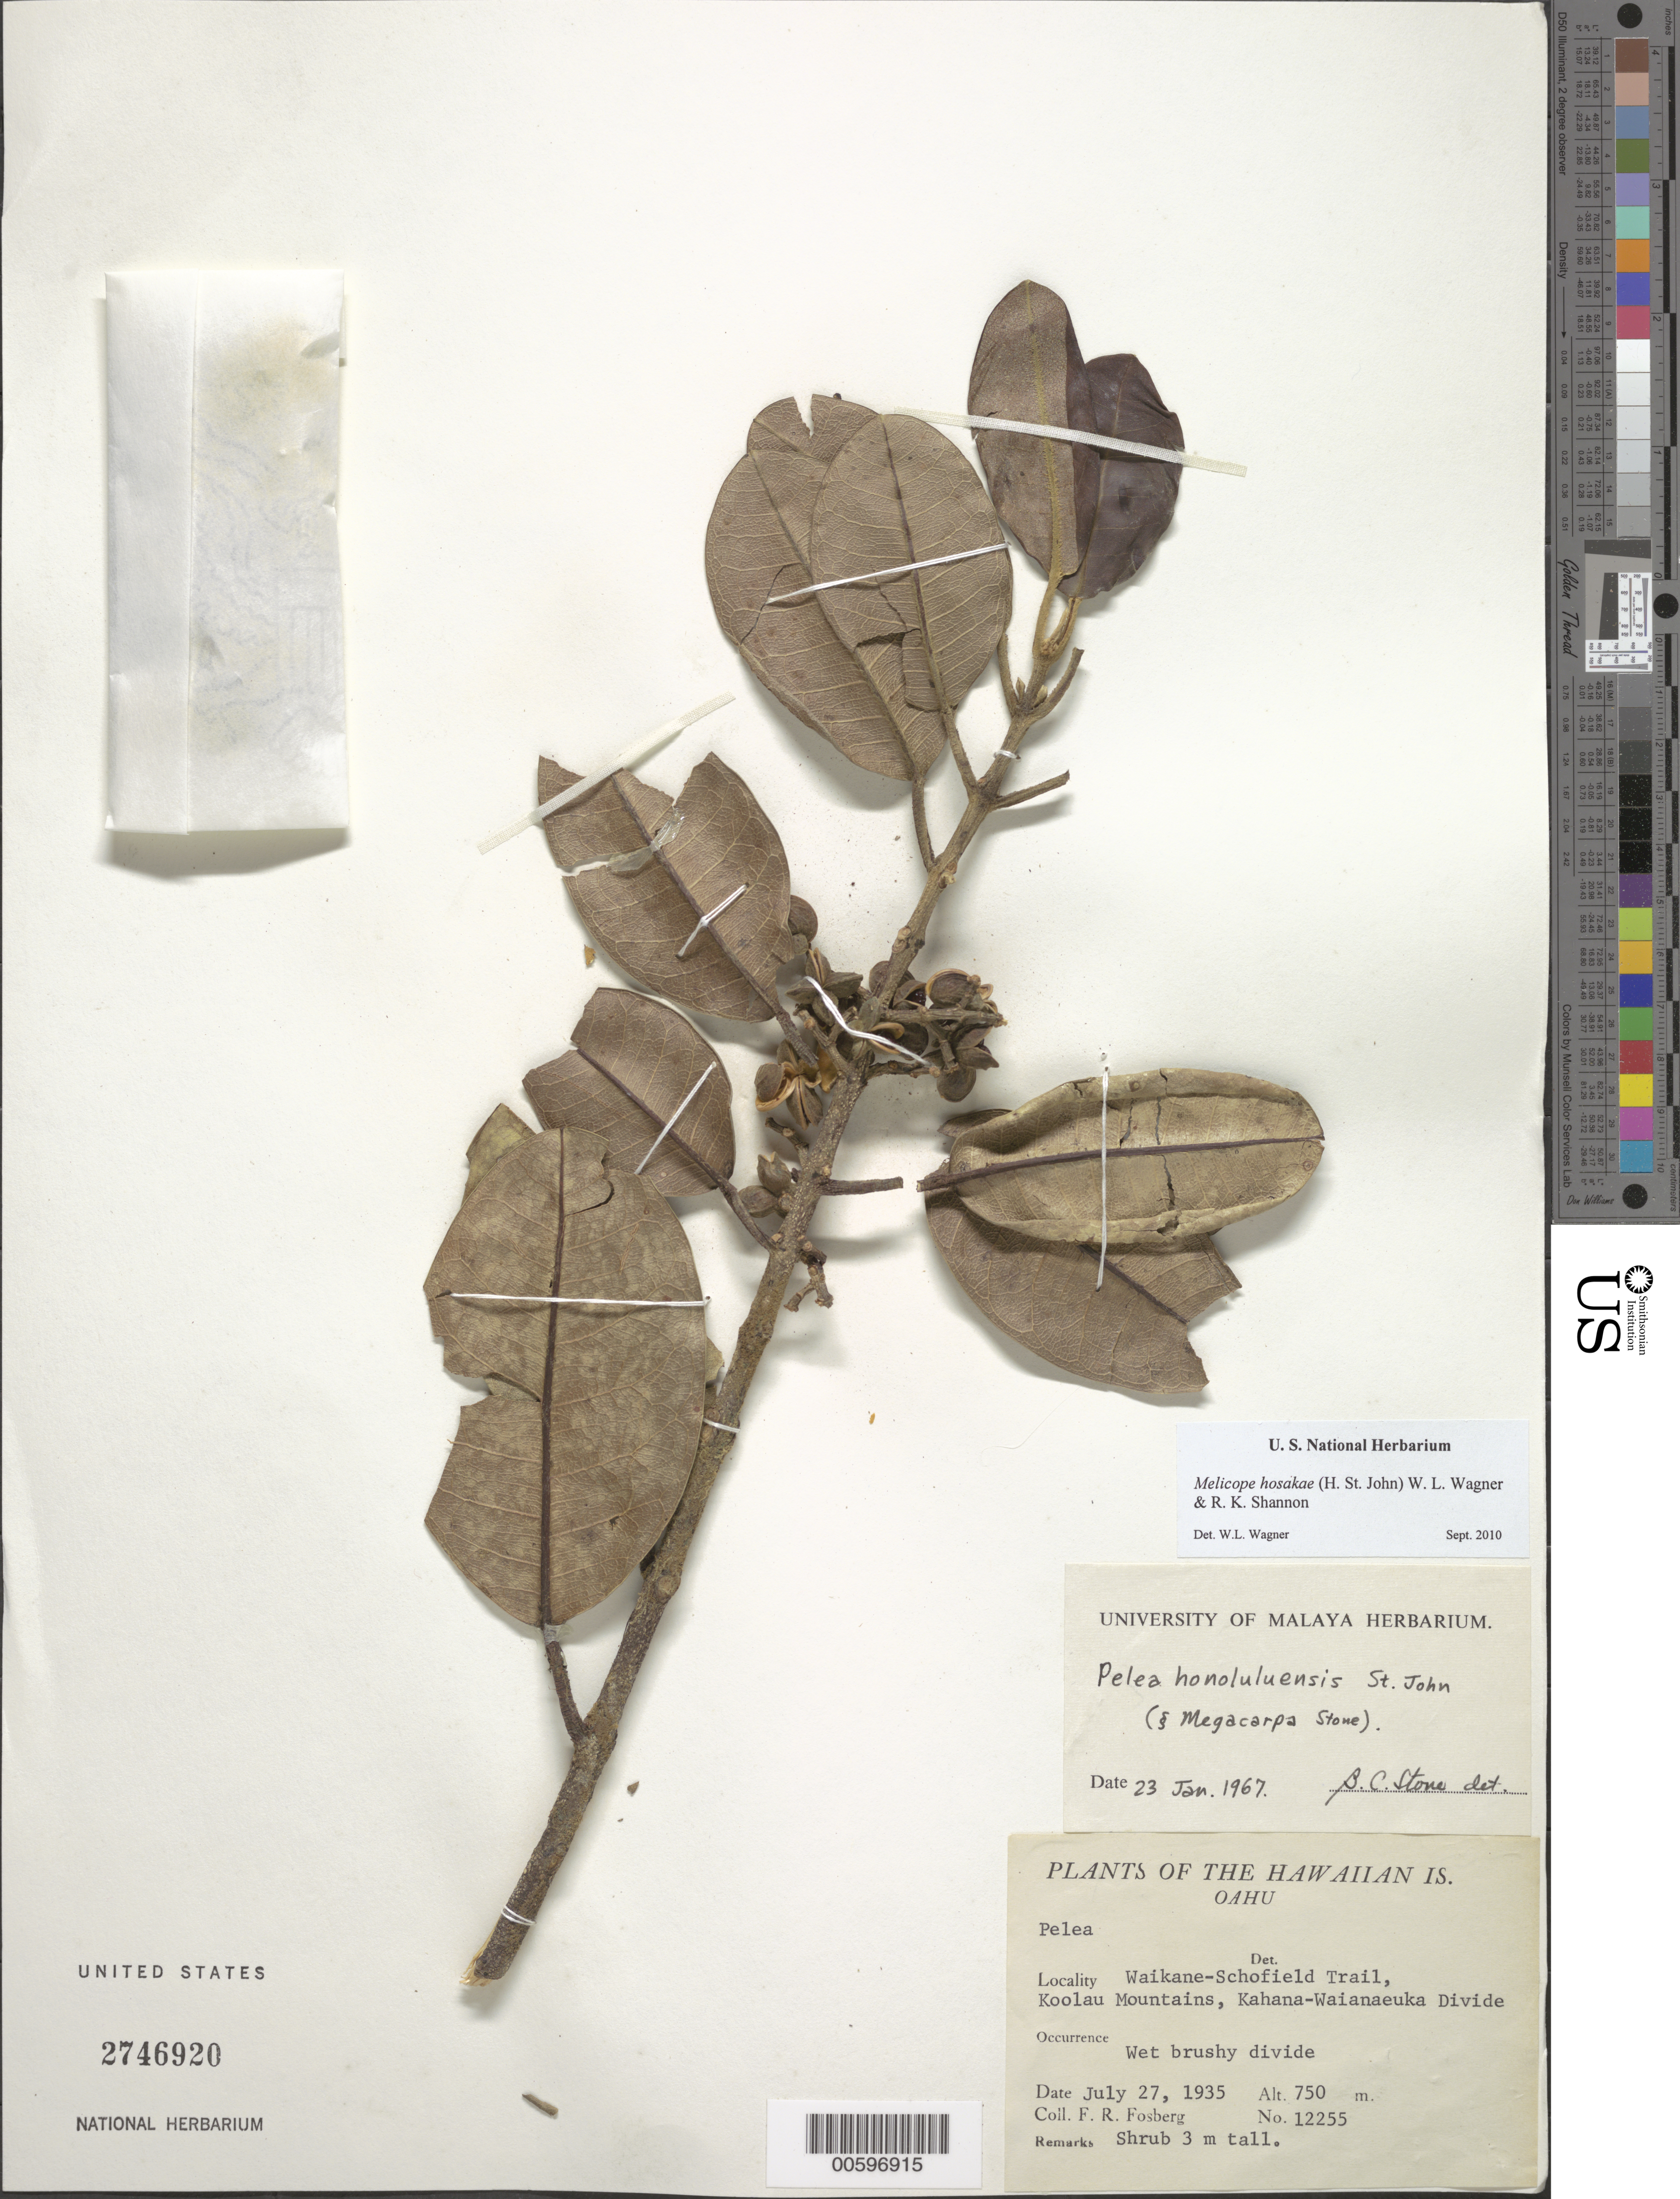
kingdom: Plantae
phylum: Tracheophyta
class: Magnoliopsida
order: Sapindales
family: Rutaceae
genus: Melicope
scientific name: Melicope hosakae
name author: (H. St. John) W.L. Wagner & R.K. Shannon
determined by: Wagner, W. L., (BOT), Smithsonian Institution - National Museum of Natural History (UNITED STATES)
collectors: F. R. Fosberg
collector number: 12255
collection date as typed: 27 Jul 1935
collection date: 1935-07-27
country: United States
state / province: Hawaii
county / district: Honolulu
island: Oahu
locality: Waikane-Schofield Trail, Koolau Mts., Kahana-Waianaeuka Divide.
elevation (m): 750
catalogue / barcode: US 2746920